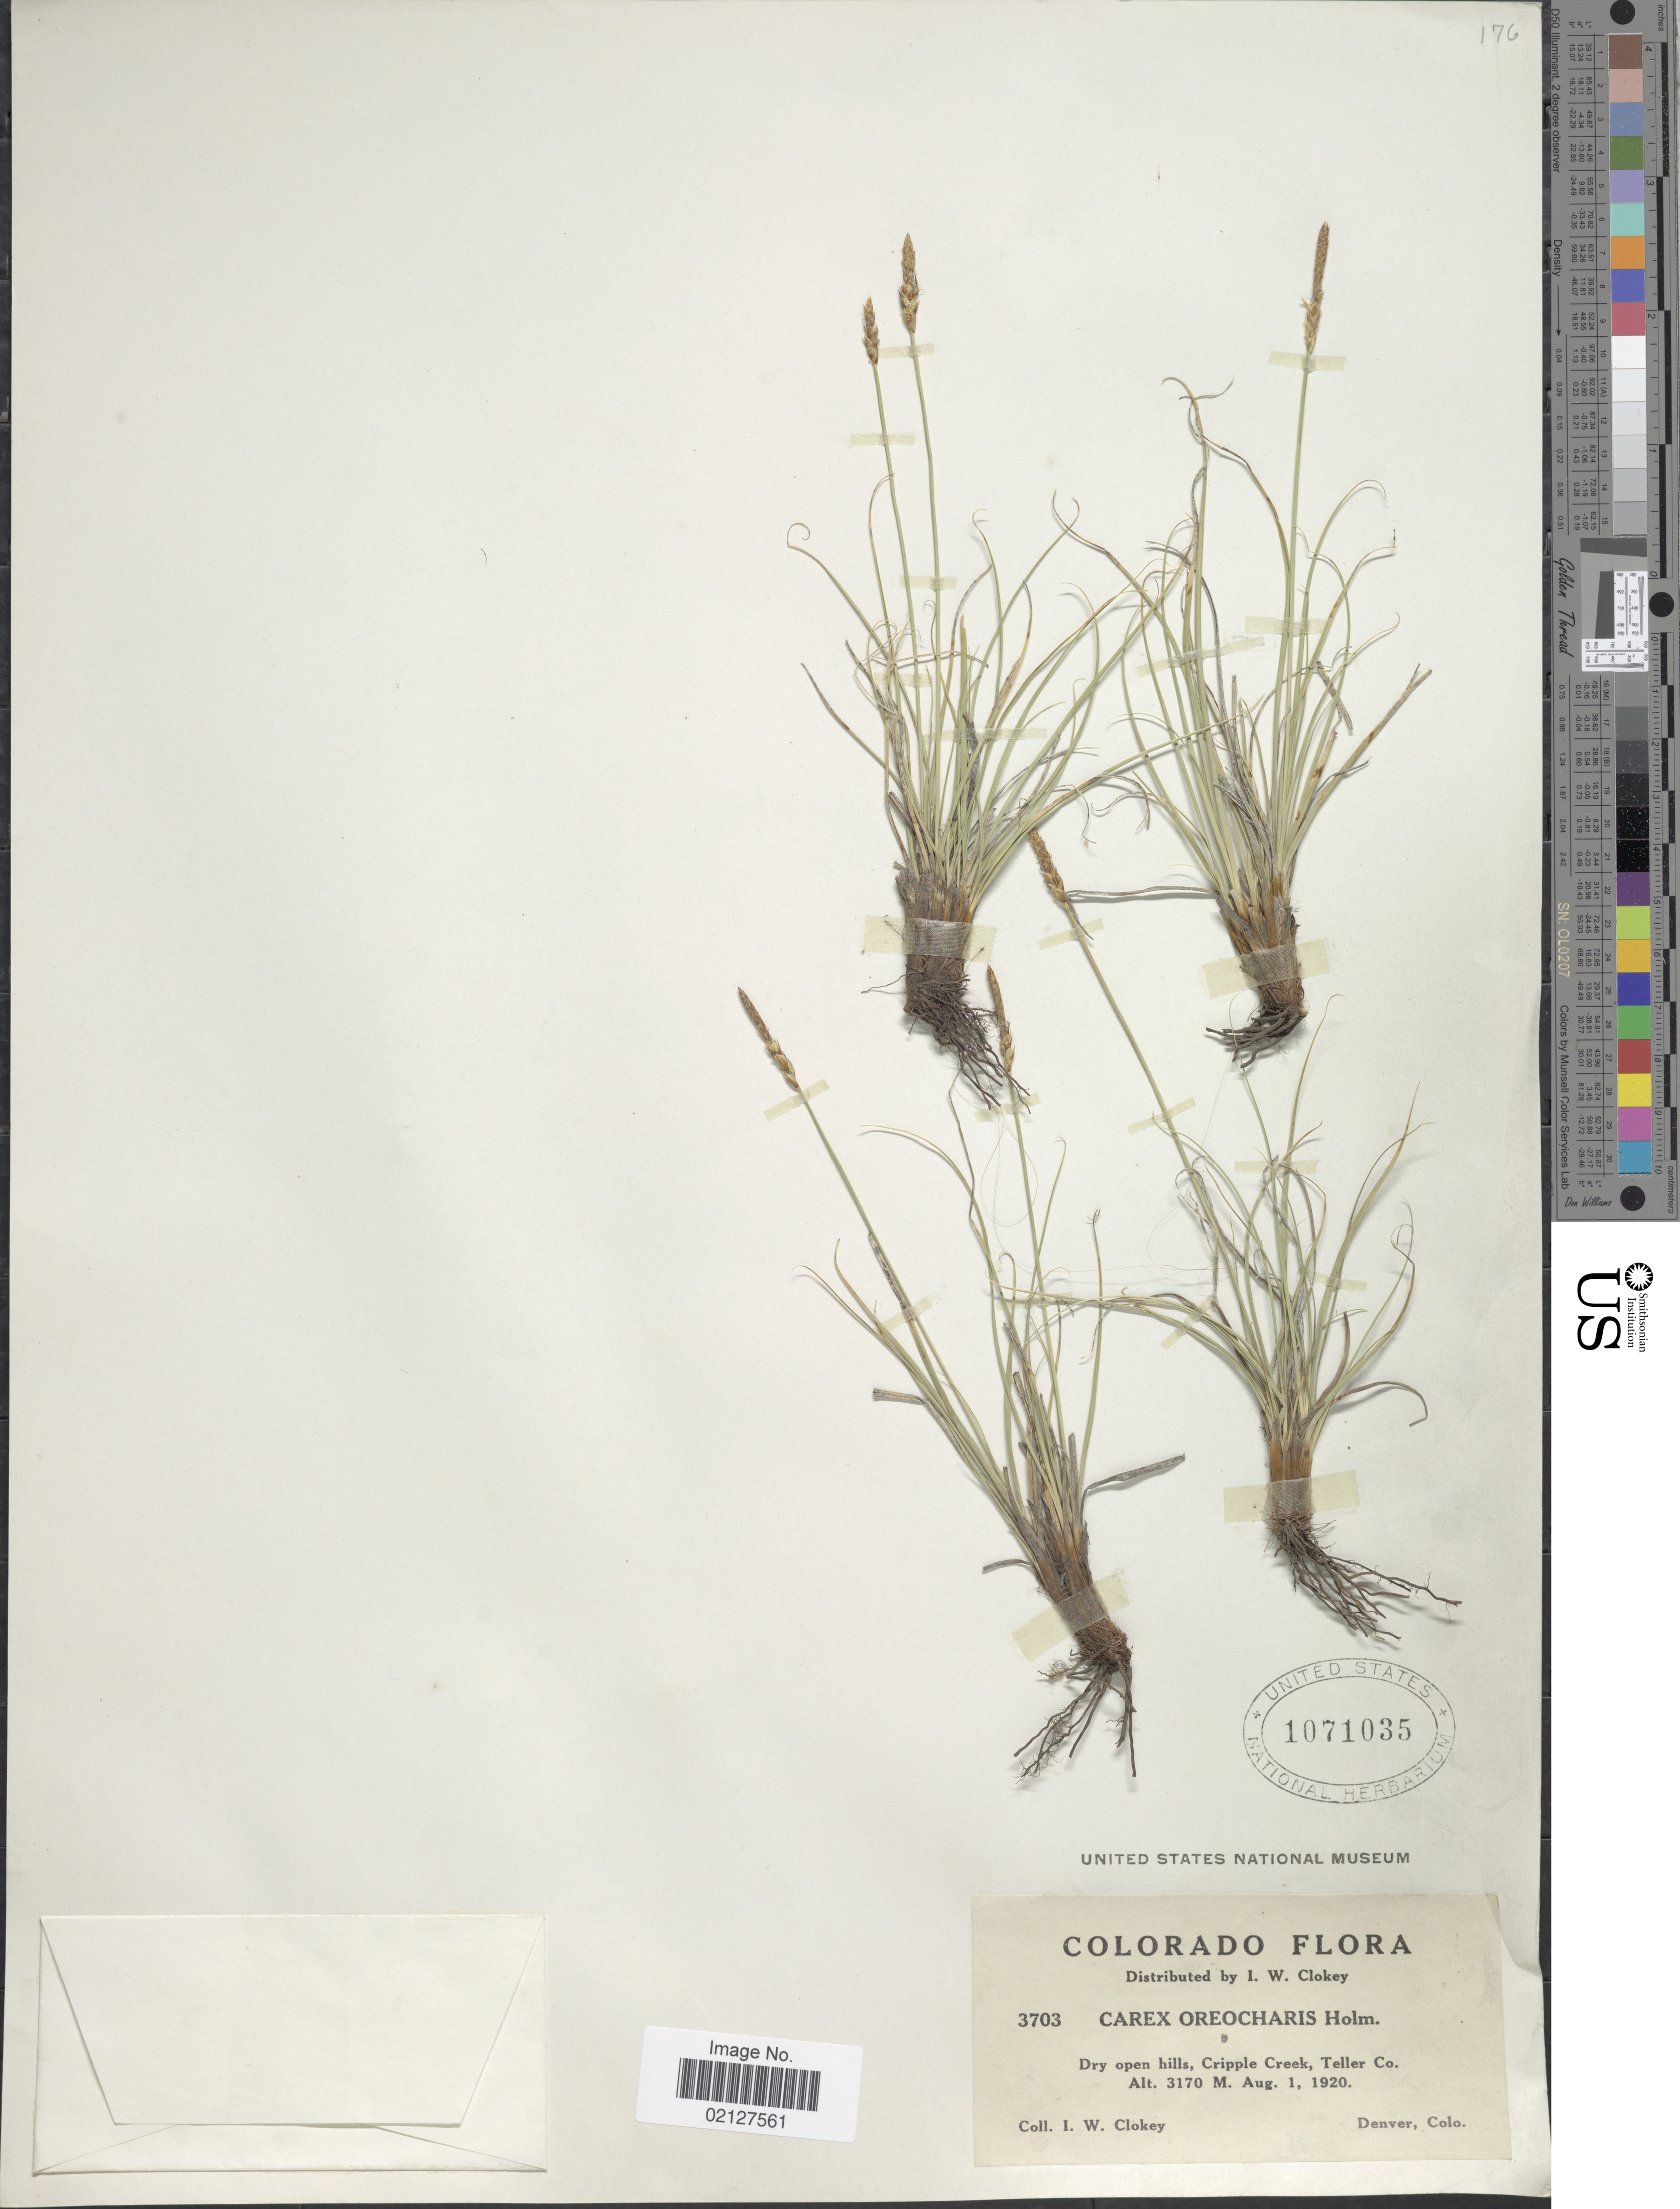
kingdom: Plantae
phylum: Tracheophyta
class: Liliopsida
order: Poales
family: Cyperaceae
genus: Carex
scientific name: Carex oreocharis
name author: Holm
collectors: I. W. Clokey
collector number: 3703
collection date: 1920-08-01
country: United States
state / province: Colorado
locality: Dry open hills, Cripple Creek, Teller Co.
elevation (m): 3170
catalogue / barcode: US 1071035